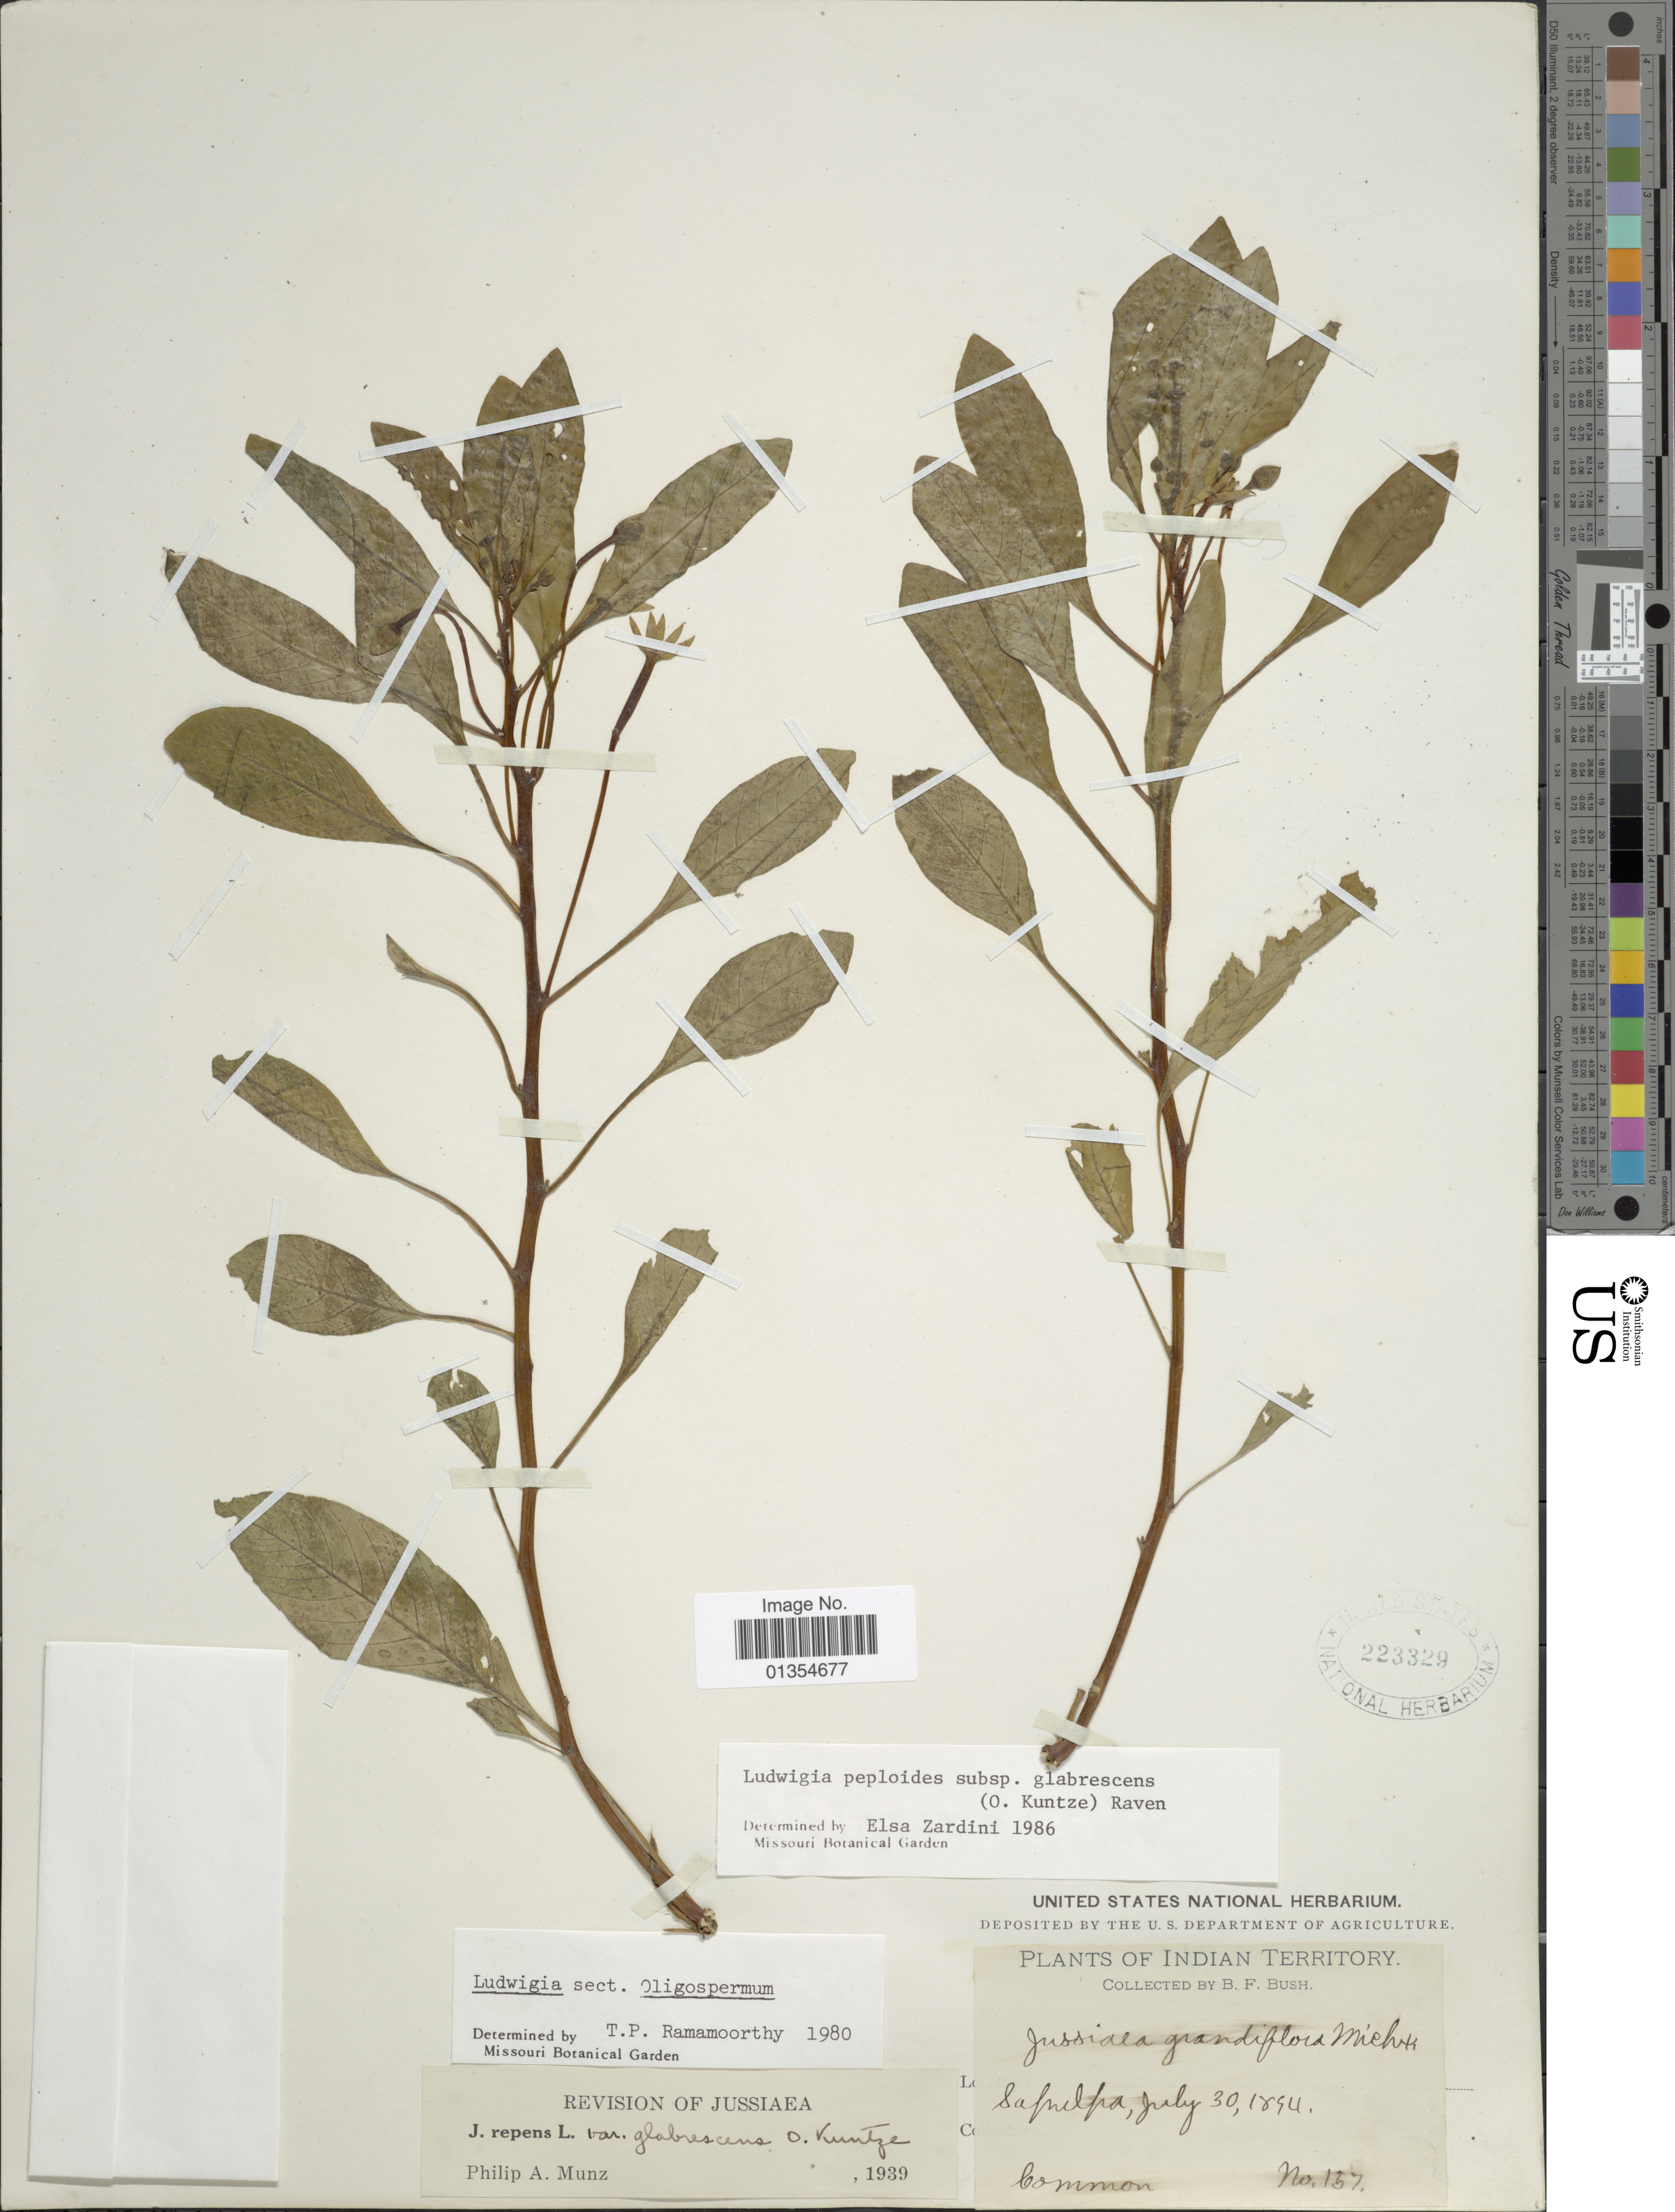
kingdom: Plantae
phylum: Tracheophyta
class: Magnoliopsida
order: Myrtales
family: Onagraceae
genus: Ludwigia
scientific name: Ludwigia peploides subsp. glabrescens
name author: (Kuntze) P.H. Raven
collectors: B. F. Bush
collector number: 157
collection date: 1894-07-30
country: United States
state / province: Oklahoma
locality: Indian Territory, Sapulpa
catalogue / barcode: US 223329